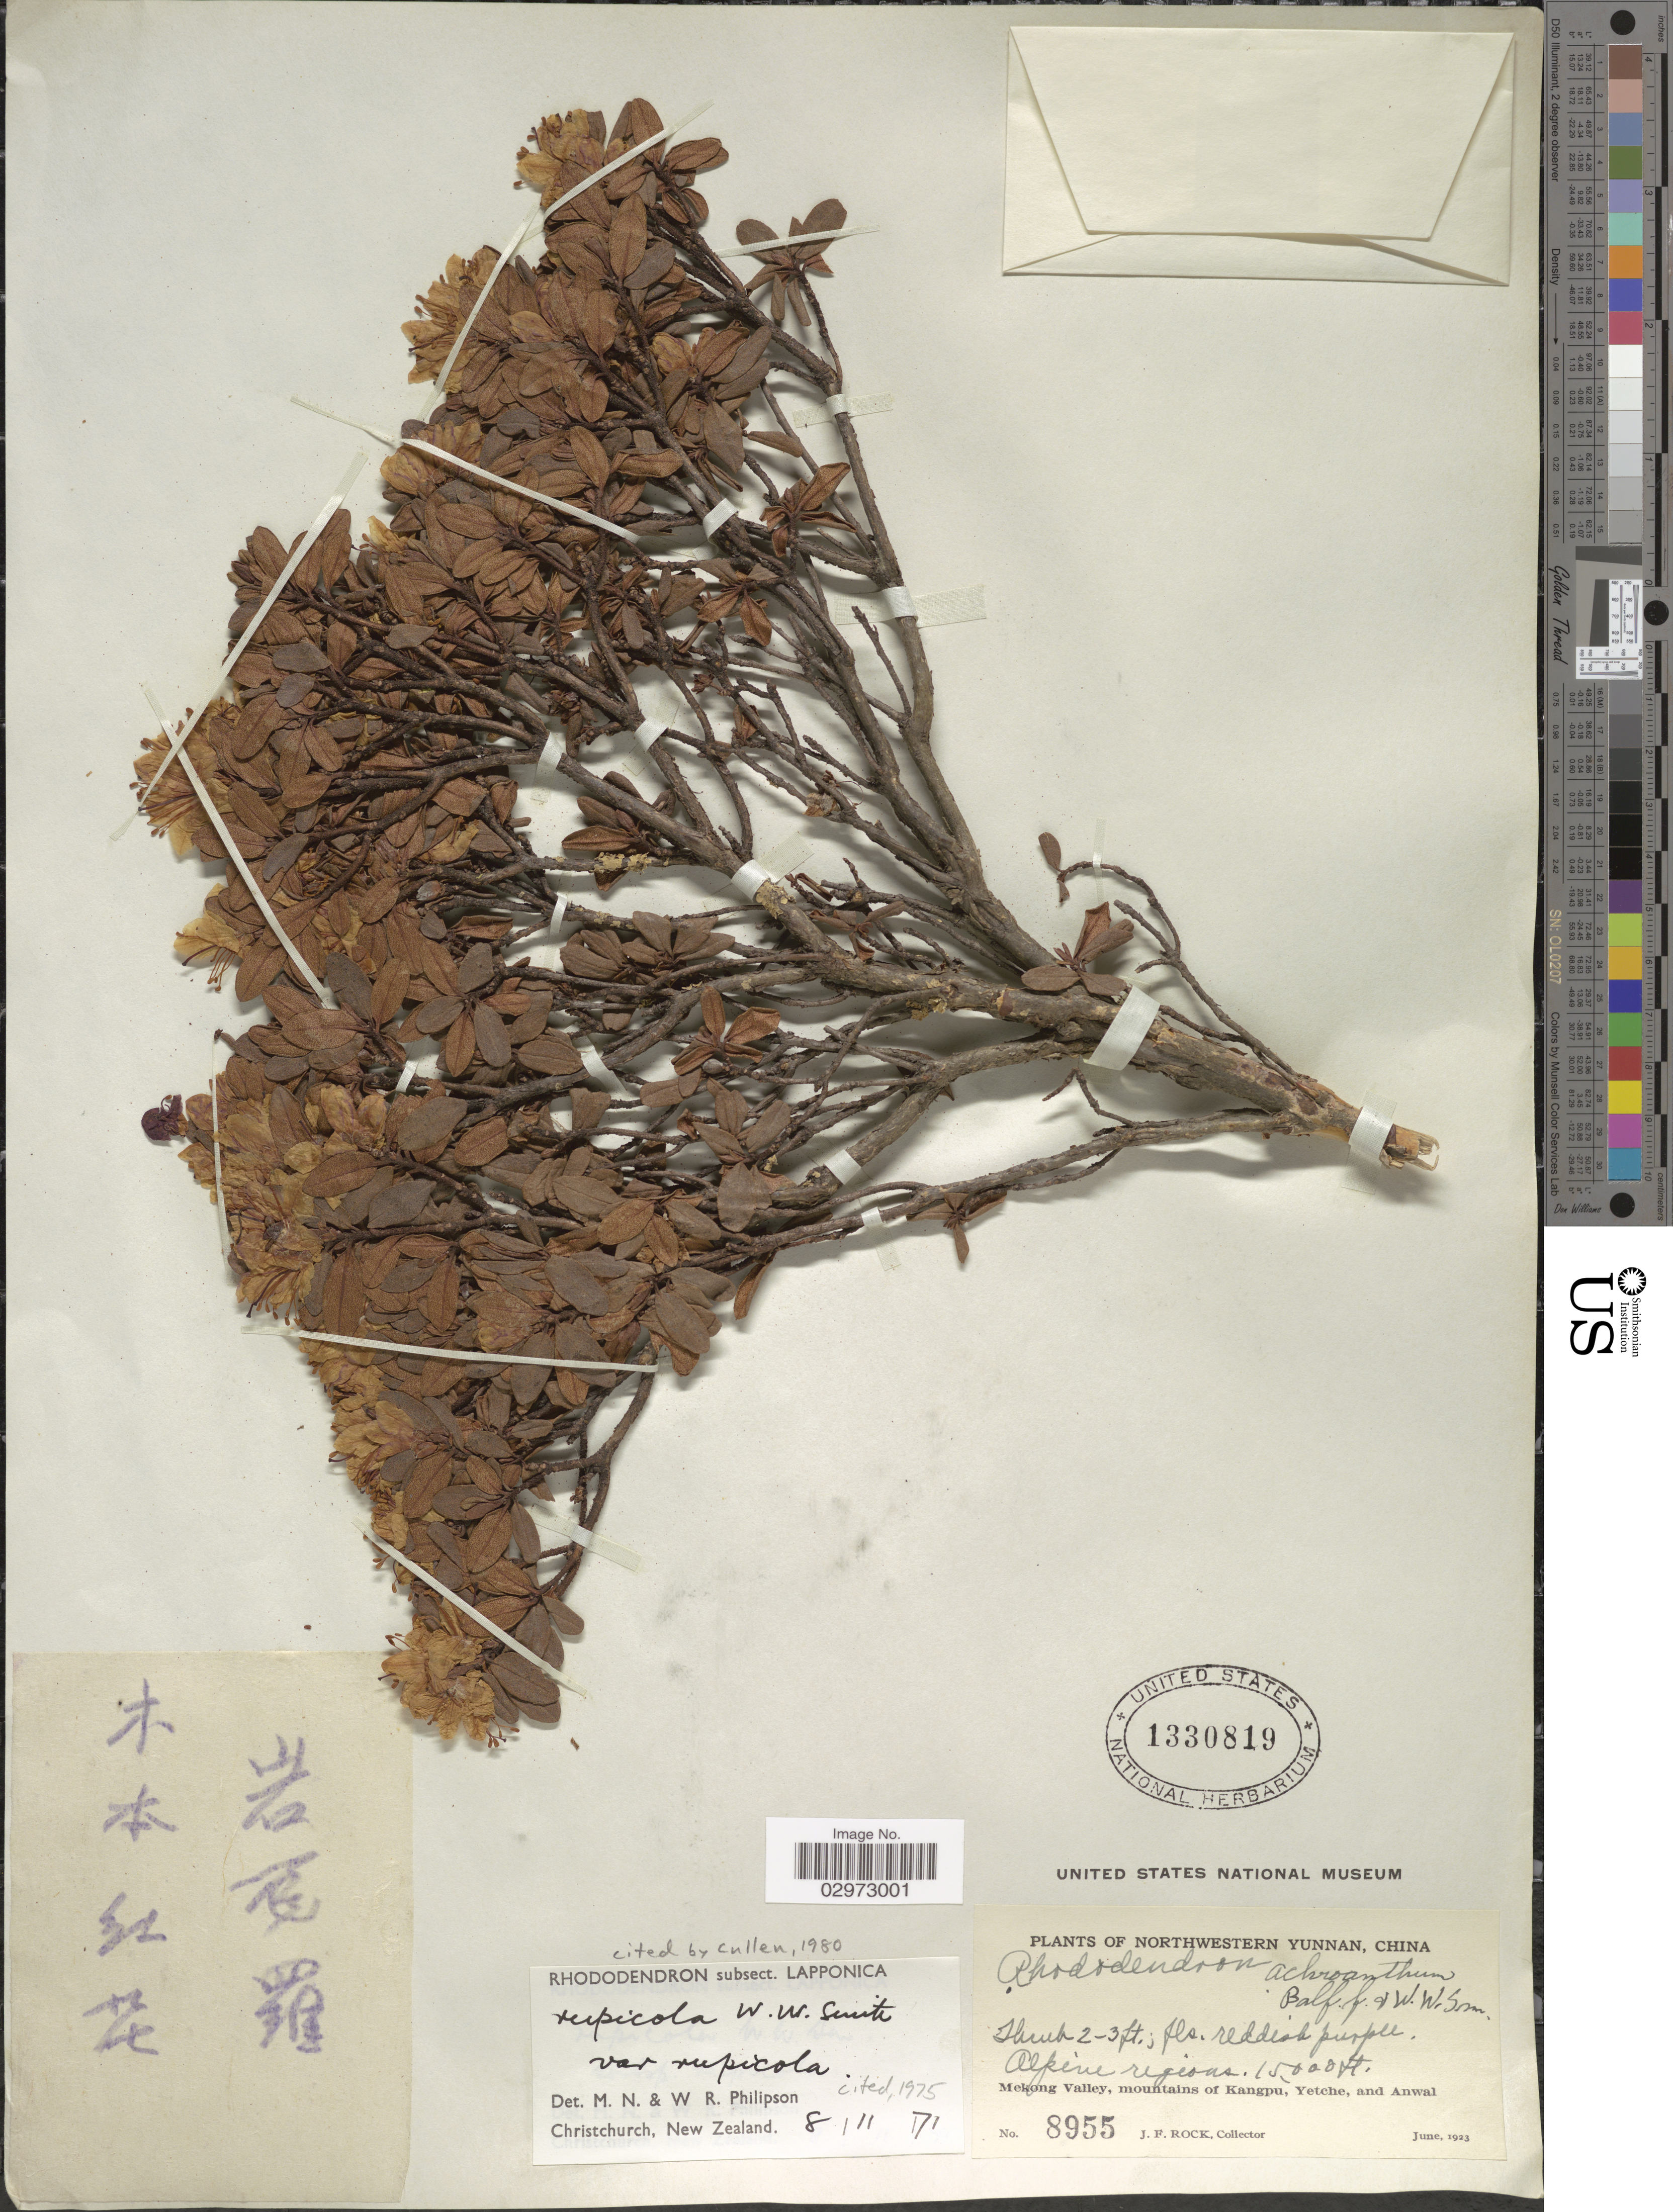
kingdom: Plantae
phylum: Tracheophyta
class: Magnoliopsida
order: Ericales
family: Ericaceae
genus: Rhododendron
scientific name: Rhododendron rupicola var. rupicola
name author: W.W. Sm.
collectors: J. Rock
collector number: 8955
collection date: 1923-06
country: China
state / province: Yunnan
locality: Northwestern Yunnan, Mekong Valley, mountains of Kangpu, Yetche, and Anwal.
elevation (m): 4572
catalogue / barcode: US 1330819